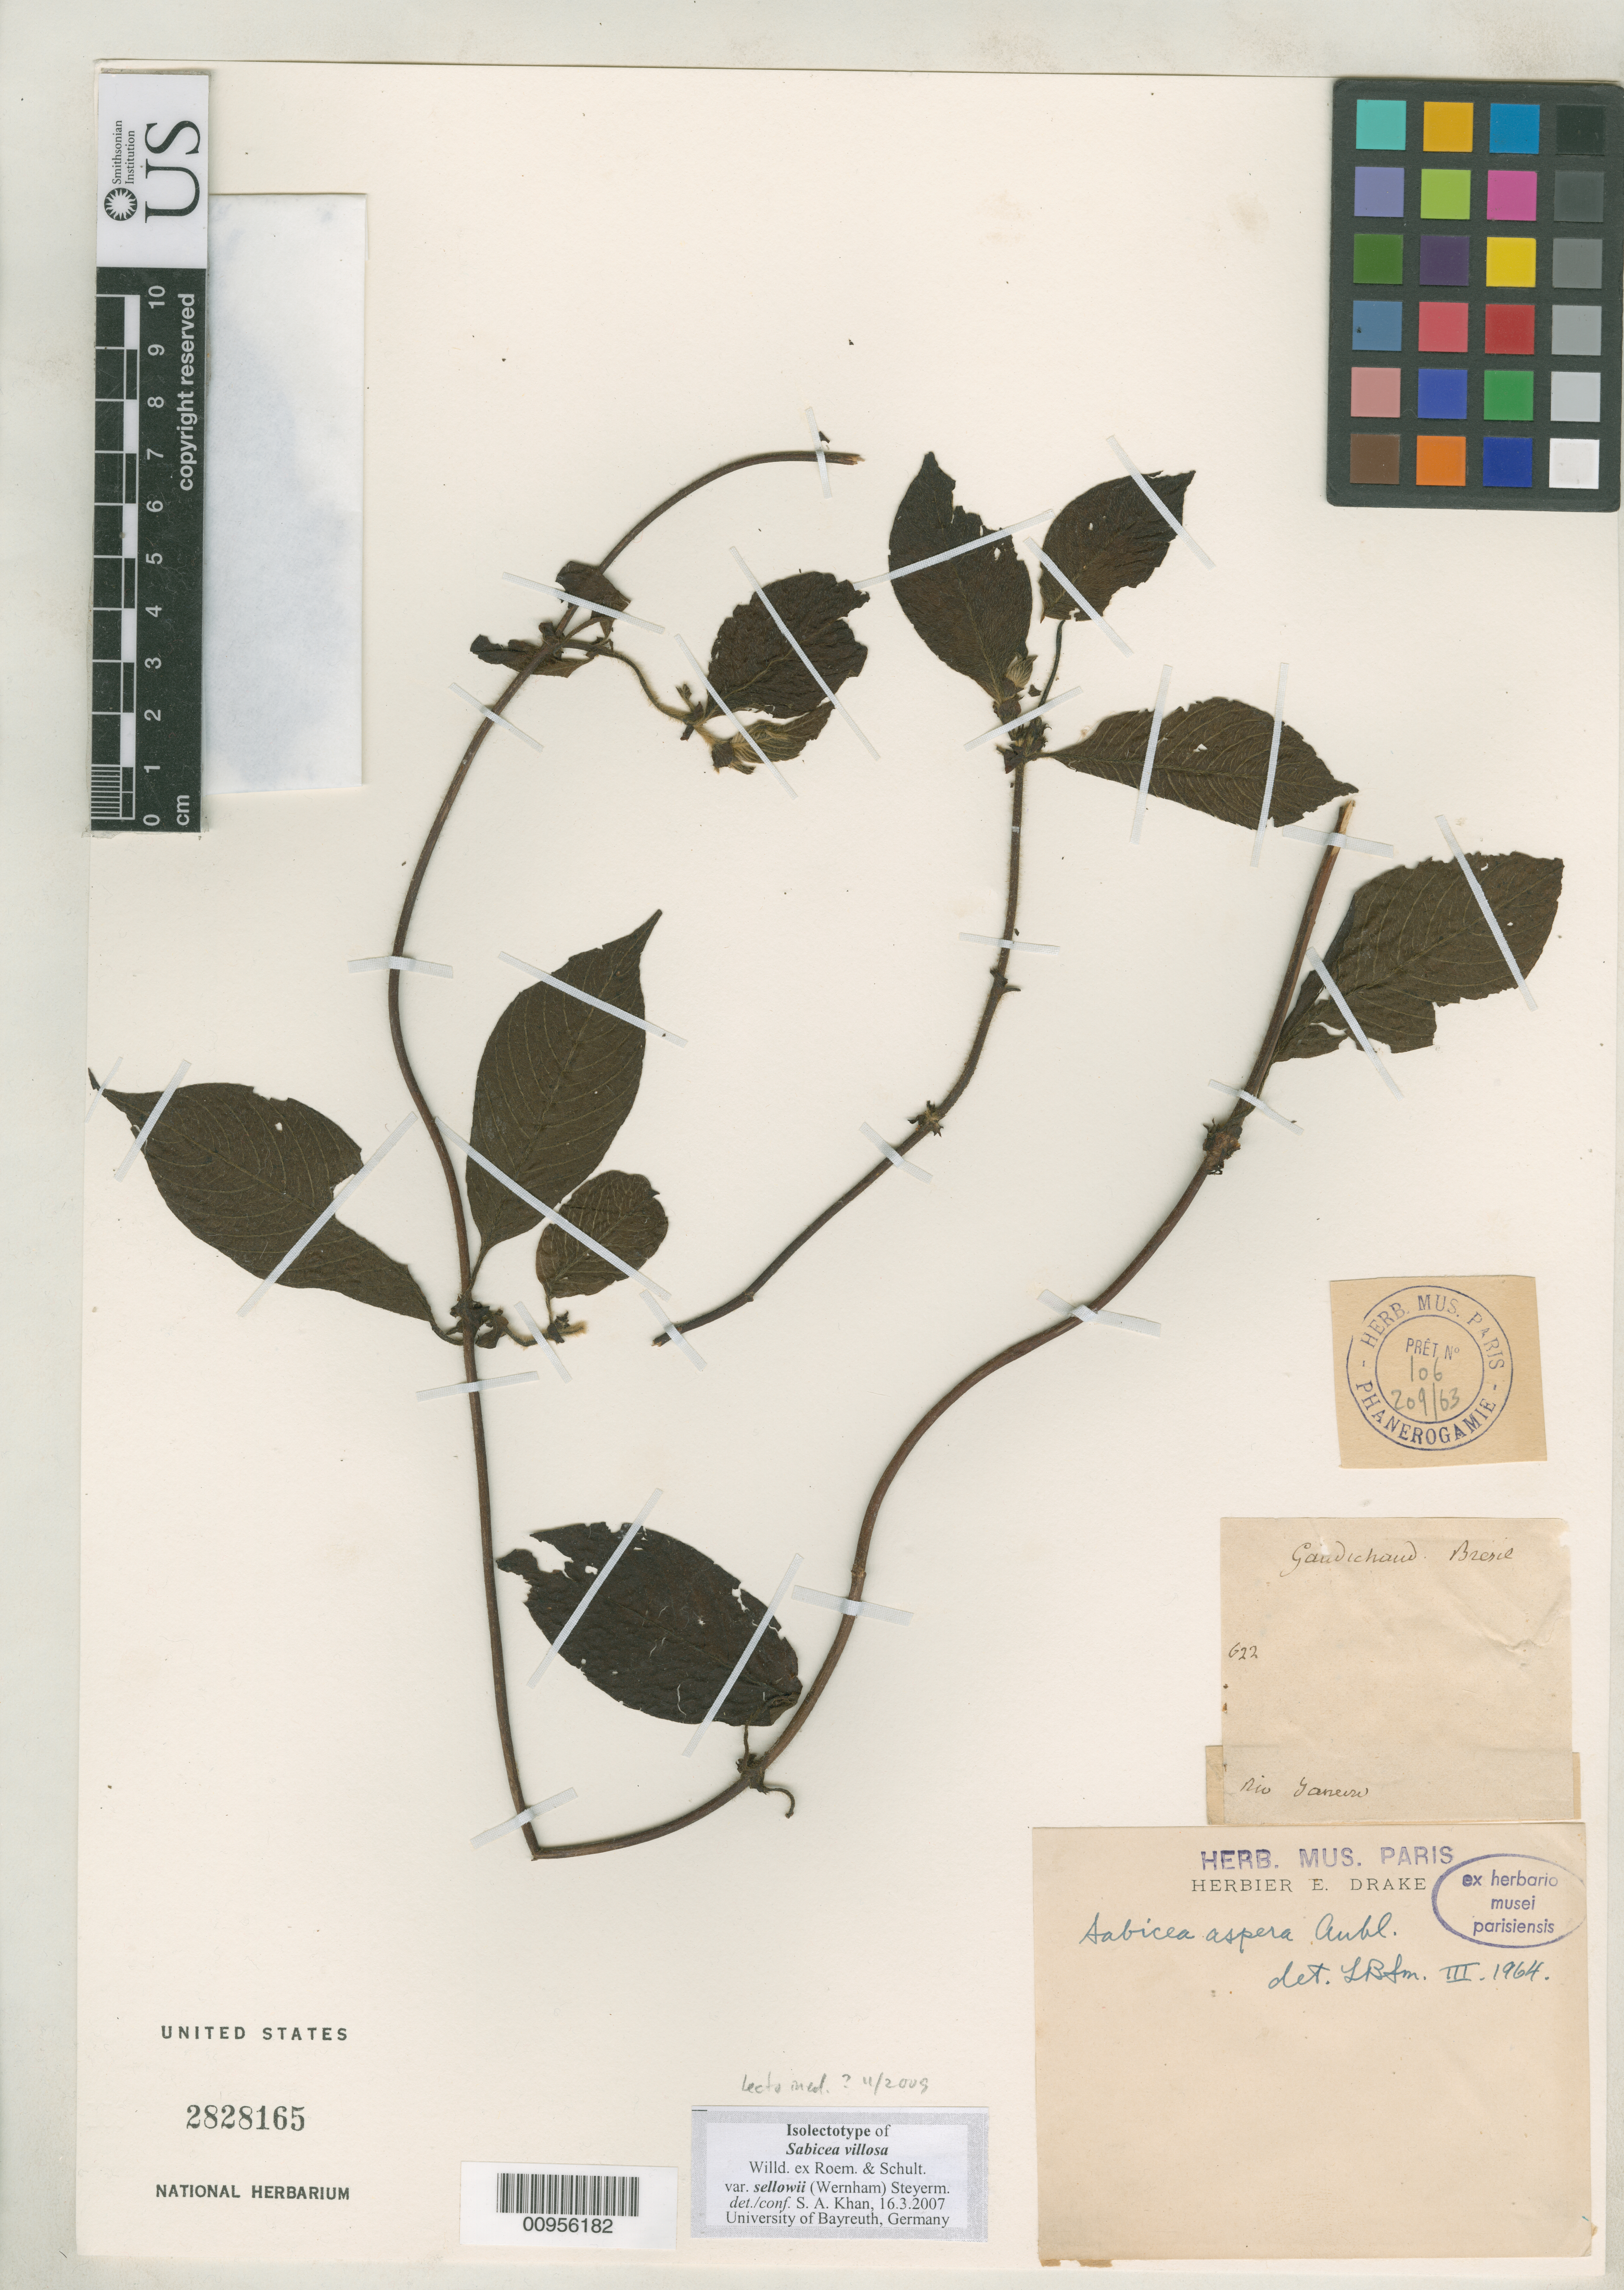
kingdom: Plantae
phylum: Tracheophyta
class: Magnoliopsida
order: Gentianales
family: Rubiaceae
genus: Sabicea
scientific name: Sabicea hirsuta var. sellowii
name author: Wernham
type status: Syntype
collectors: C. Gaudichaud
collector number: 622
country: Brazil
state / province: Rio de Janeiro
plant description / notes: Annotated by S.A. Khan (2007) as "isolectotype"; lectotypification not found, apparently ined.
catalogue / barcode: US 2828165